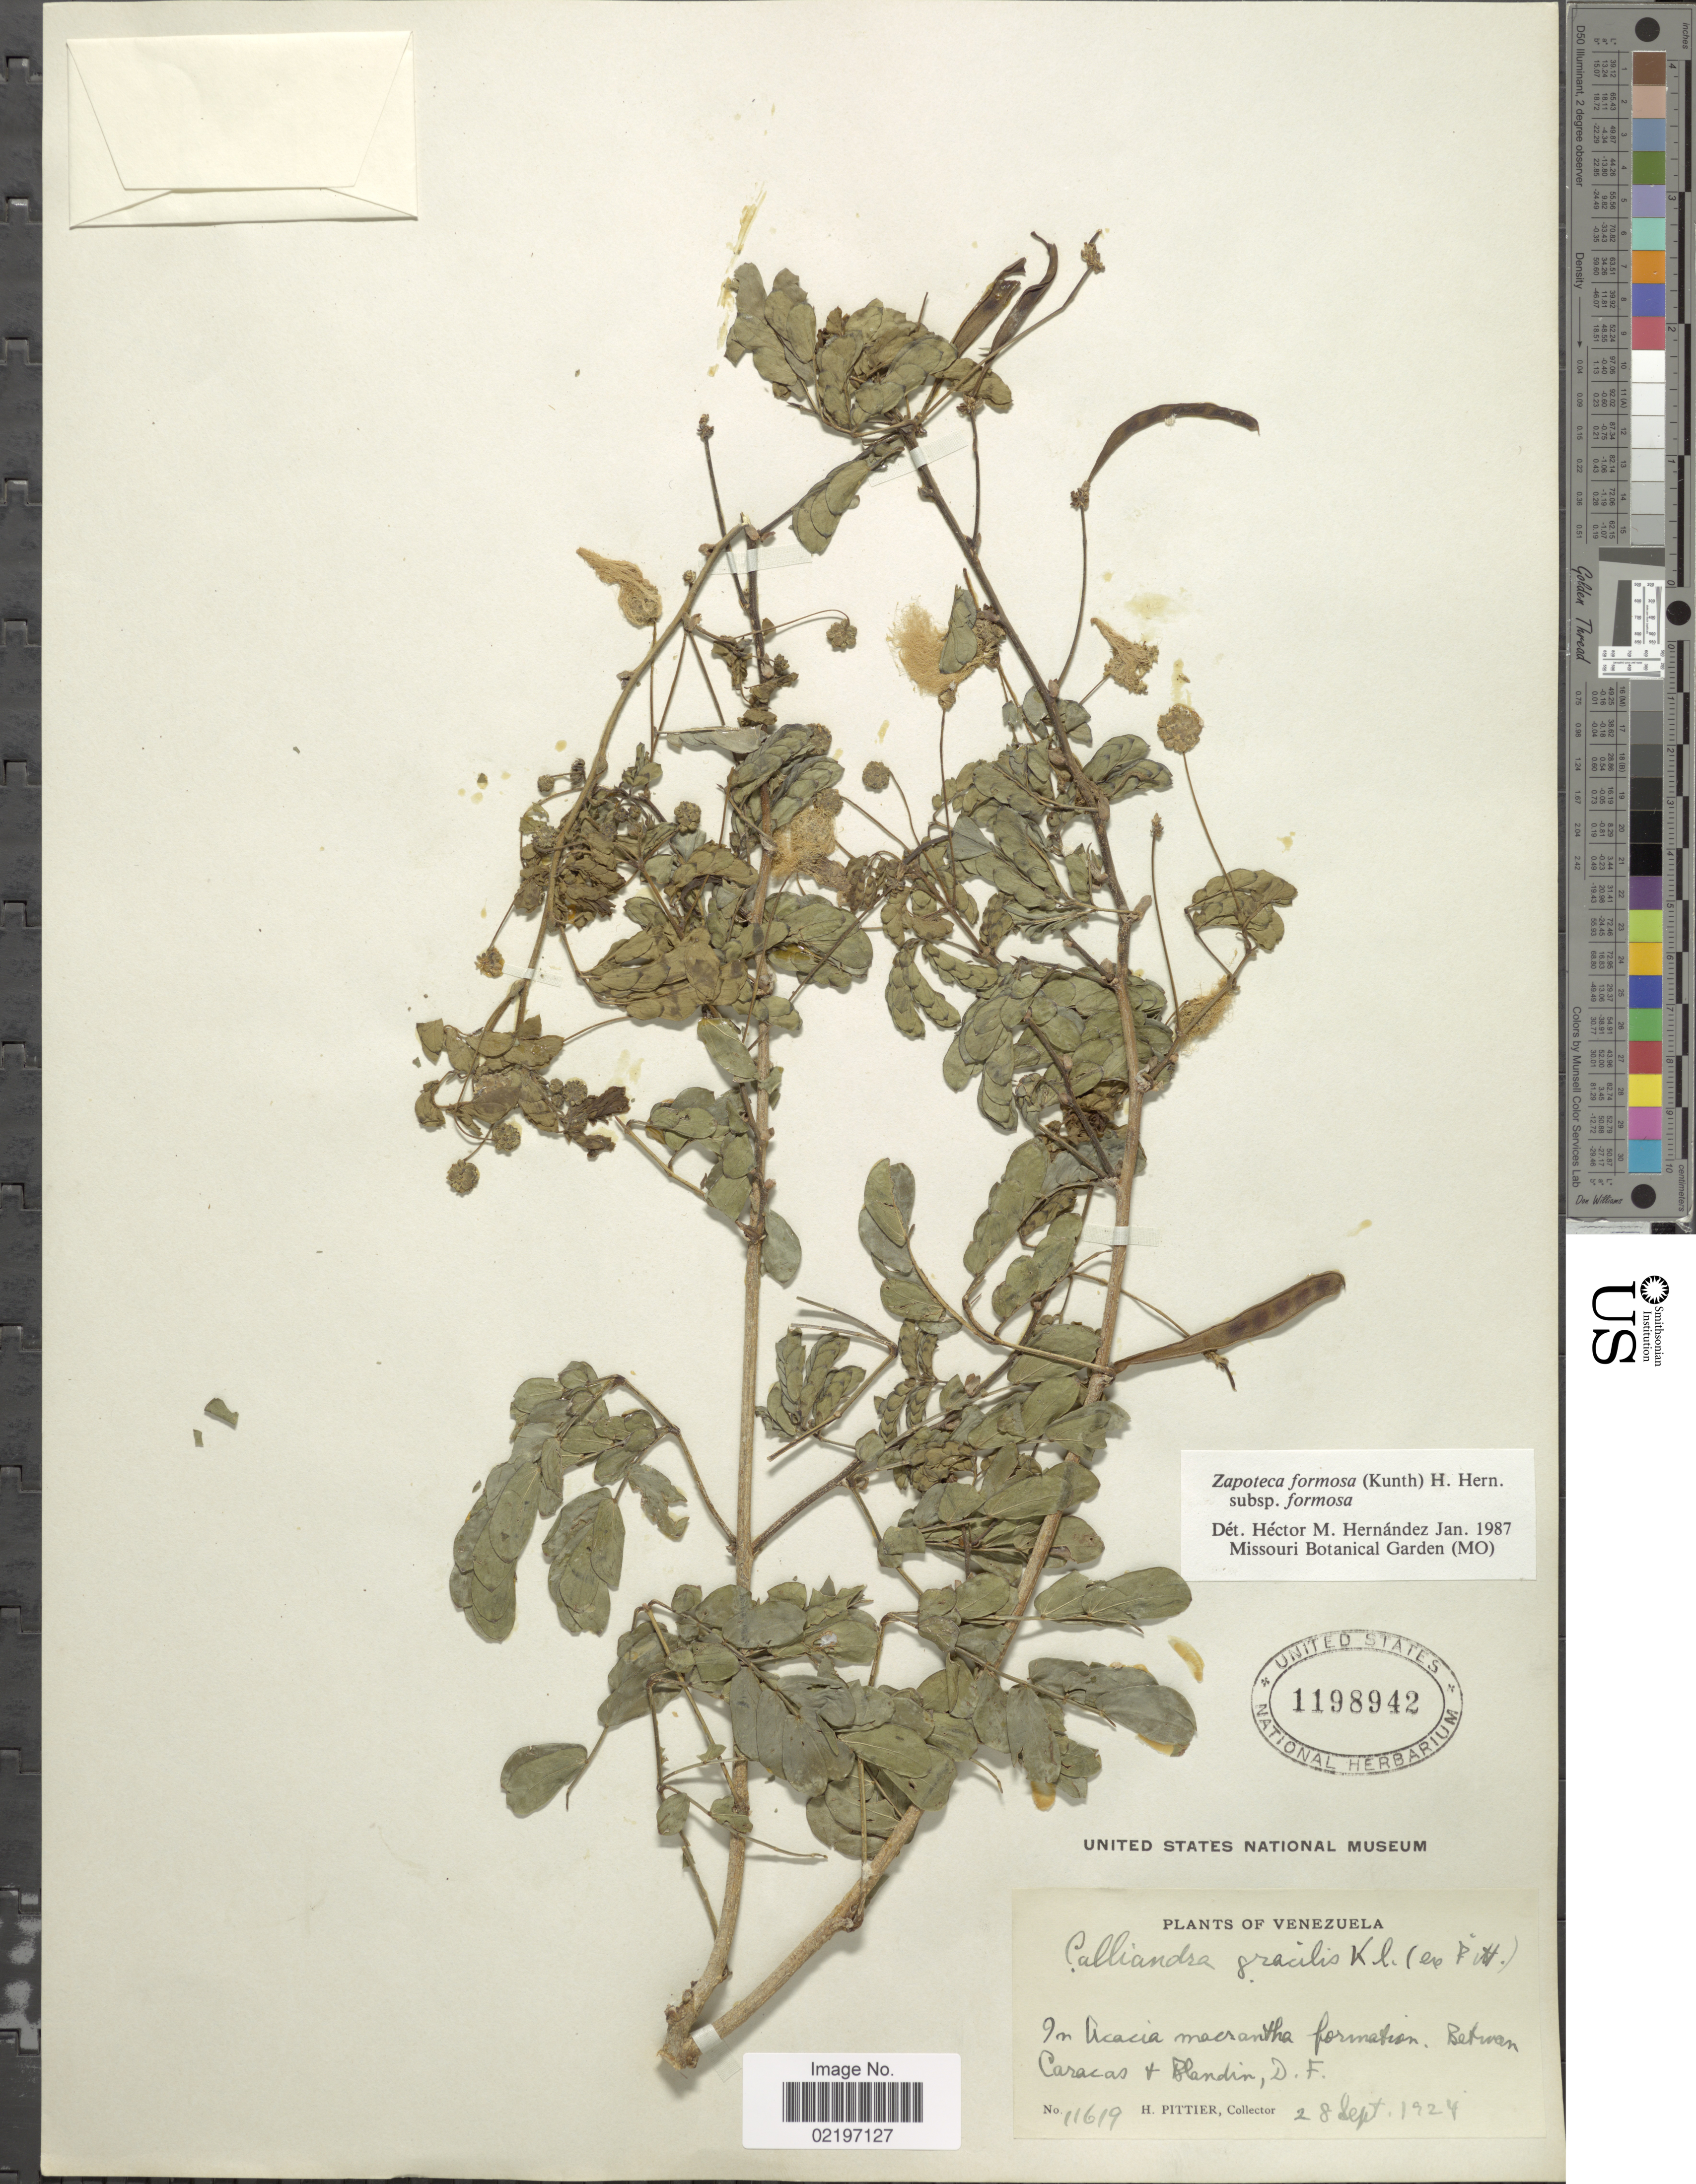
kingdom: Plantae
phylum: Tracheophyta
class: Magnoliopsida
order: Fabales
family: Fabaceae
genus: Zapoteca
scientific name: Zapoteca formosa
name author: (Kunth) H.M. Hern.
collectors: H. F. Pittier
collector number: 11619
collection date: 1924-09-28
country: Venezuela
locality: Caracas + Blandin, D.F.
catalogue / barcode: US 1198942